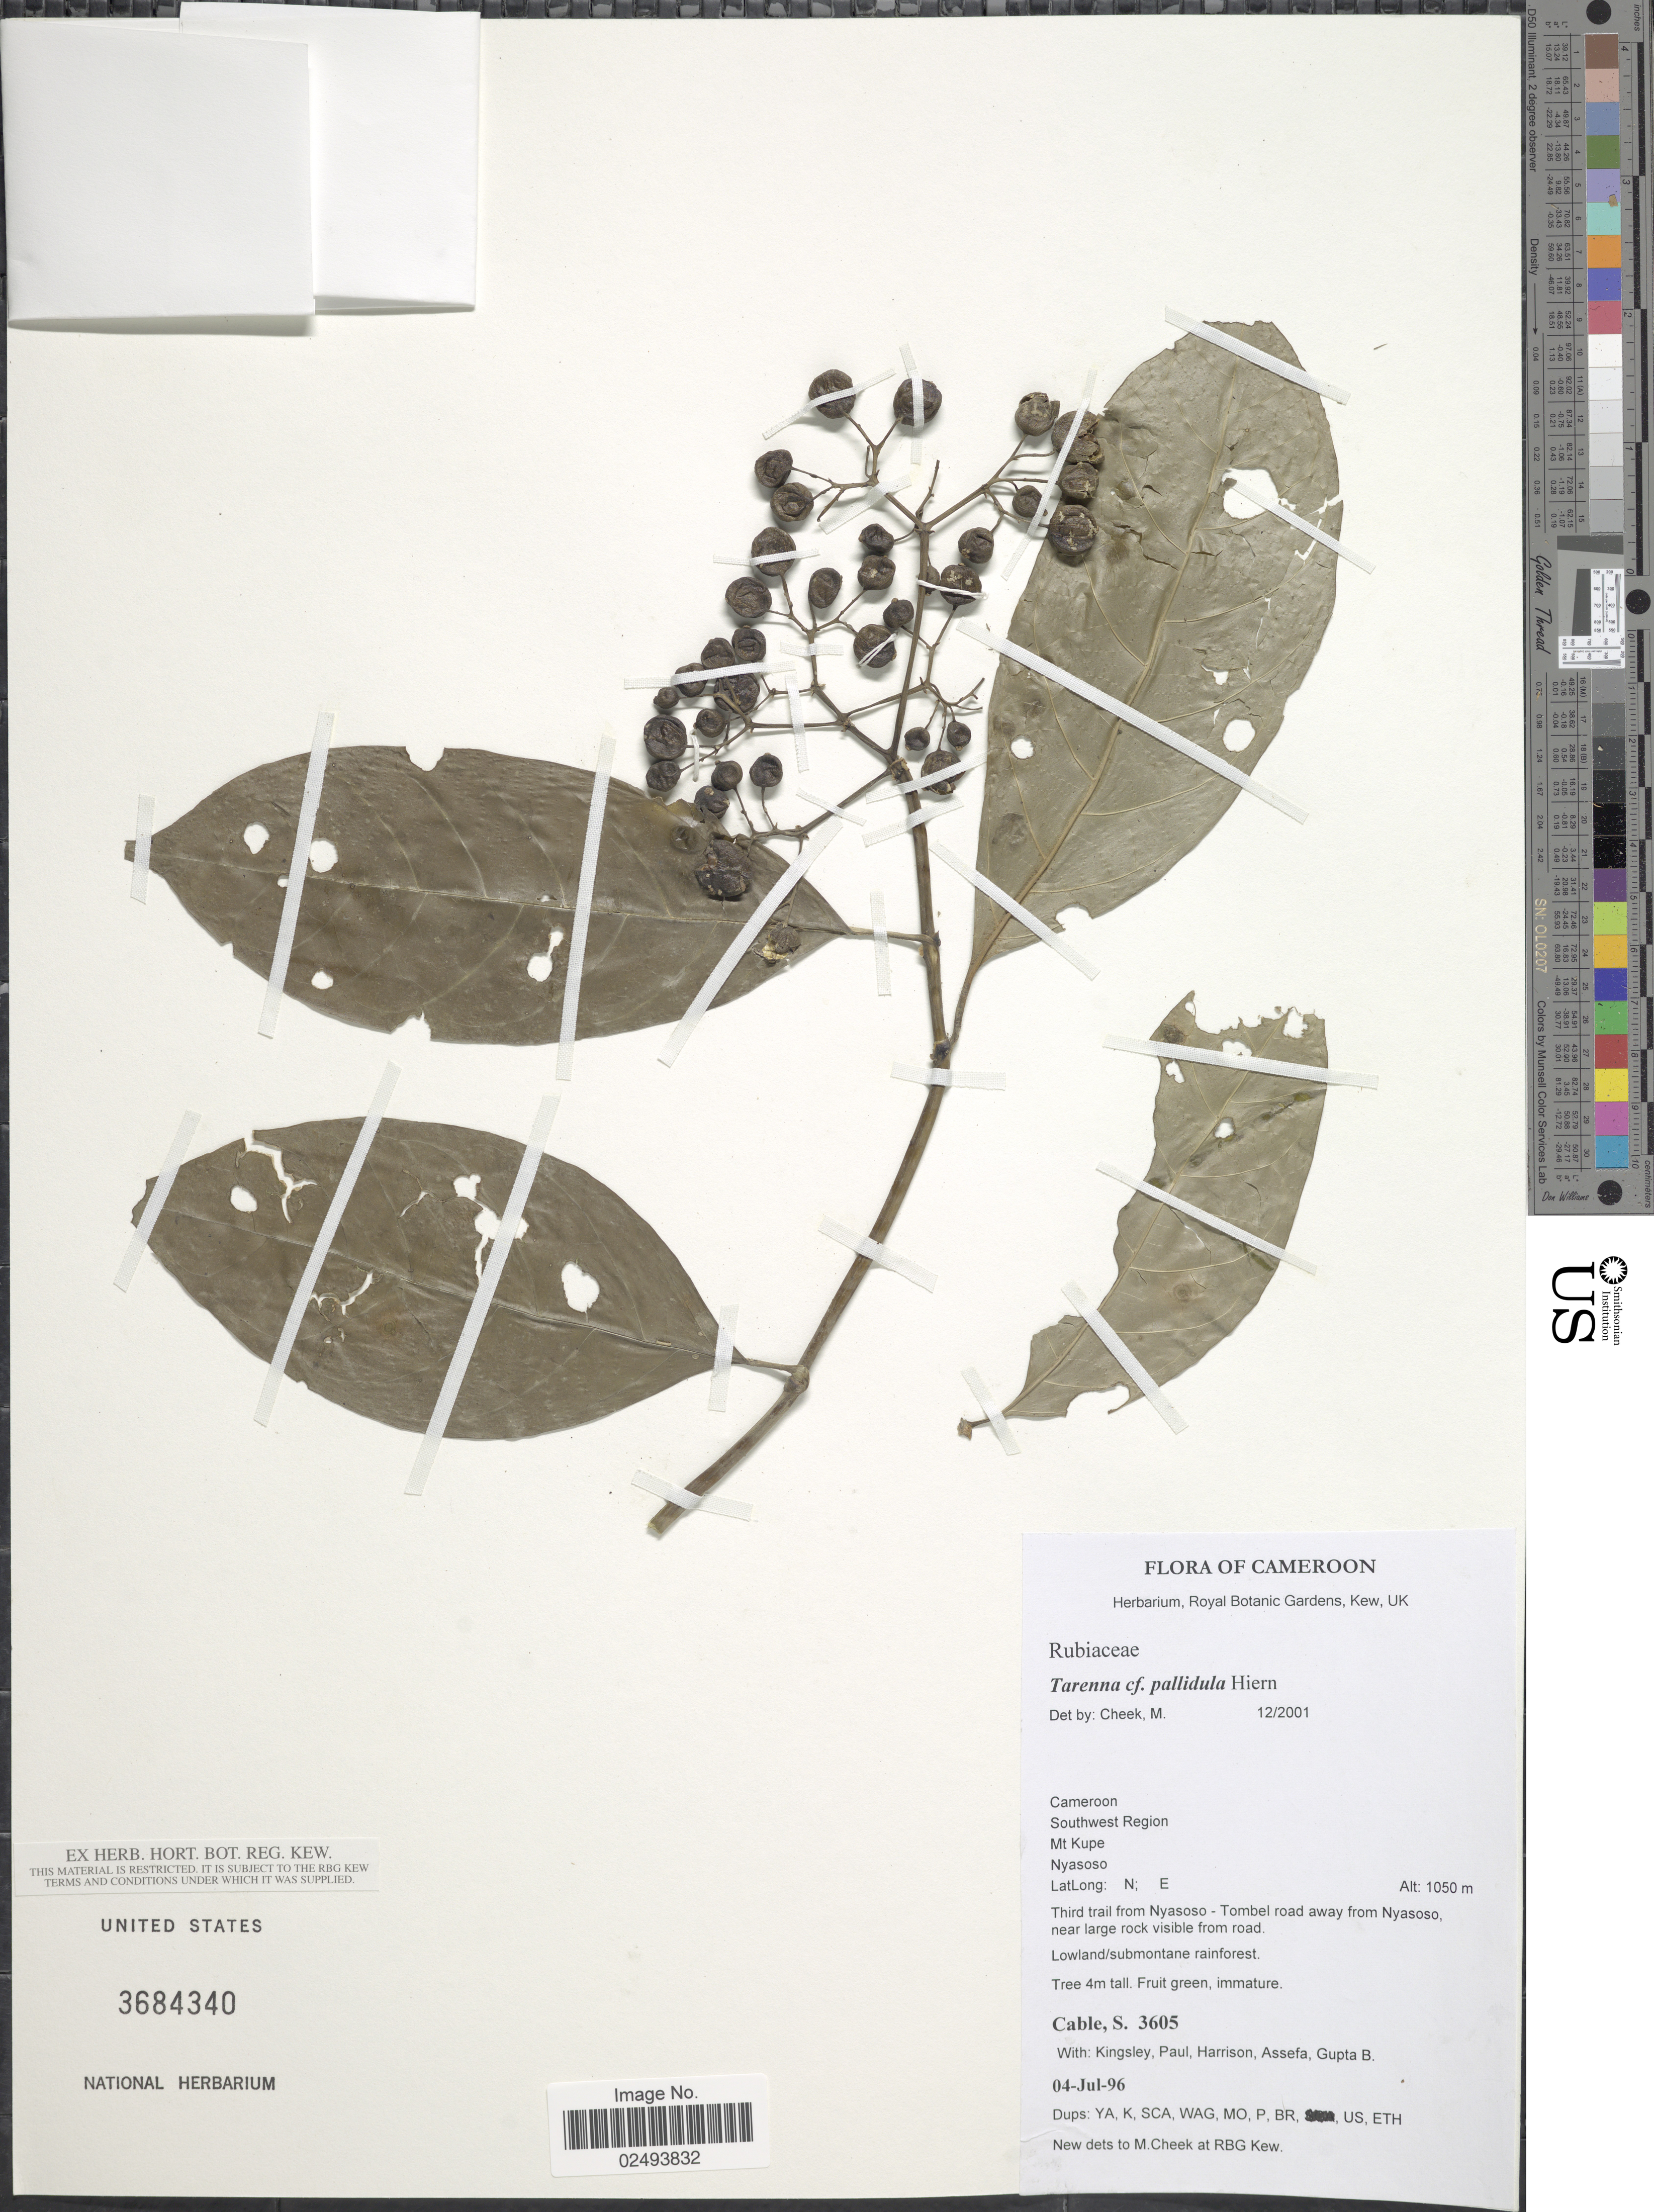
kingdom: Plantae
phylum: Tracheophyta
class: Magnoliopsida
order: Gentianales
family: Rubiaceae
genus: Tarenna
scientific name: Tarenna pallidula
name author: Hiern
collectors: S. Cable, Kinglsey, -. Paul, Harrison & et al.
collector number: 3605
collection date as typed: Transcribed d/m/y: 4/7/96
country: Cameroon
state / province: Sud-Ouest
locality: Southwest Region. Mt. Kupe Nyasoso. Third ttrail from Nyasoso - Tombel road away from Nyasoso, near large rock visible from road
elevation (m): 1050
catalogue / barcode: US 3684340